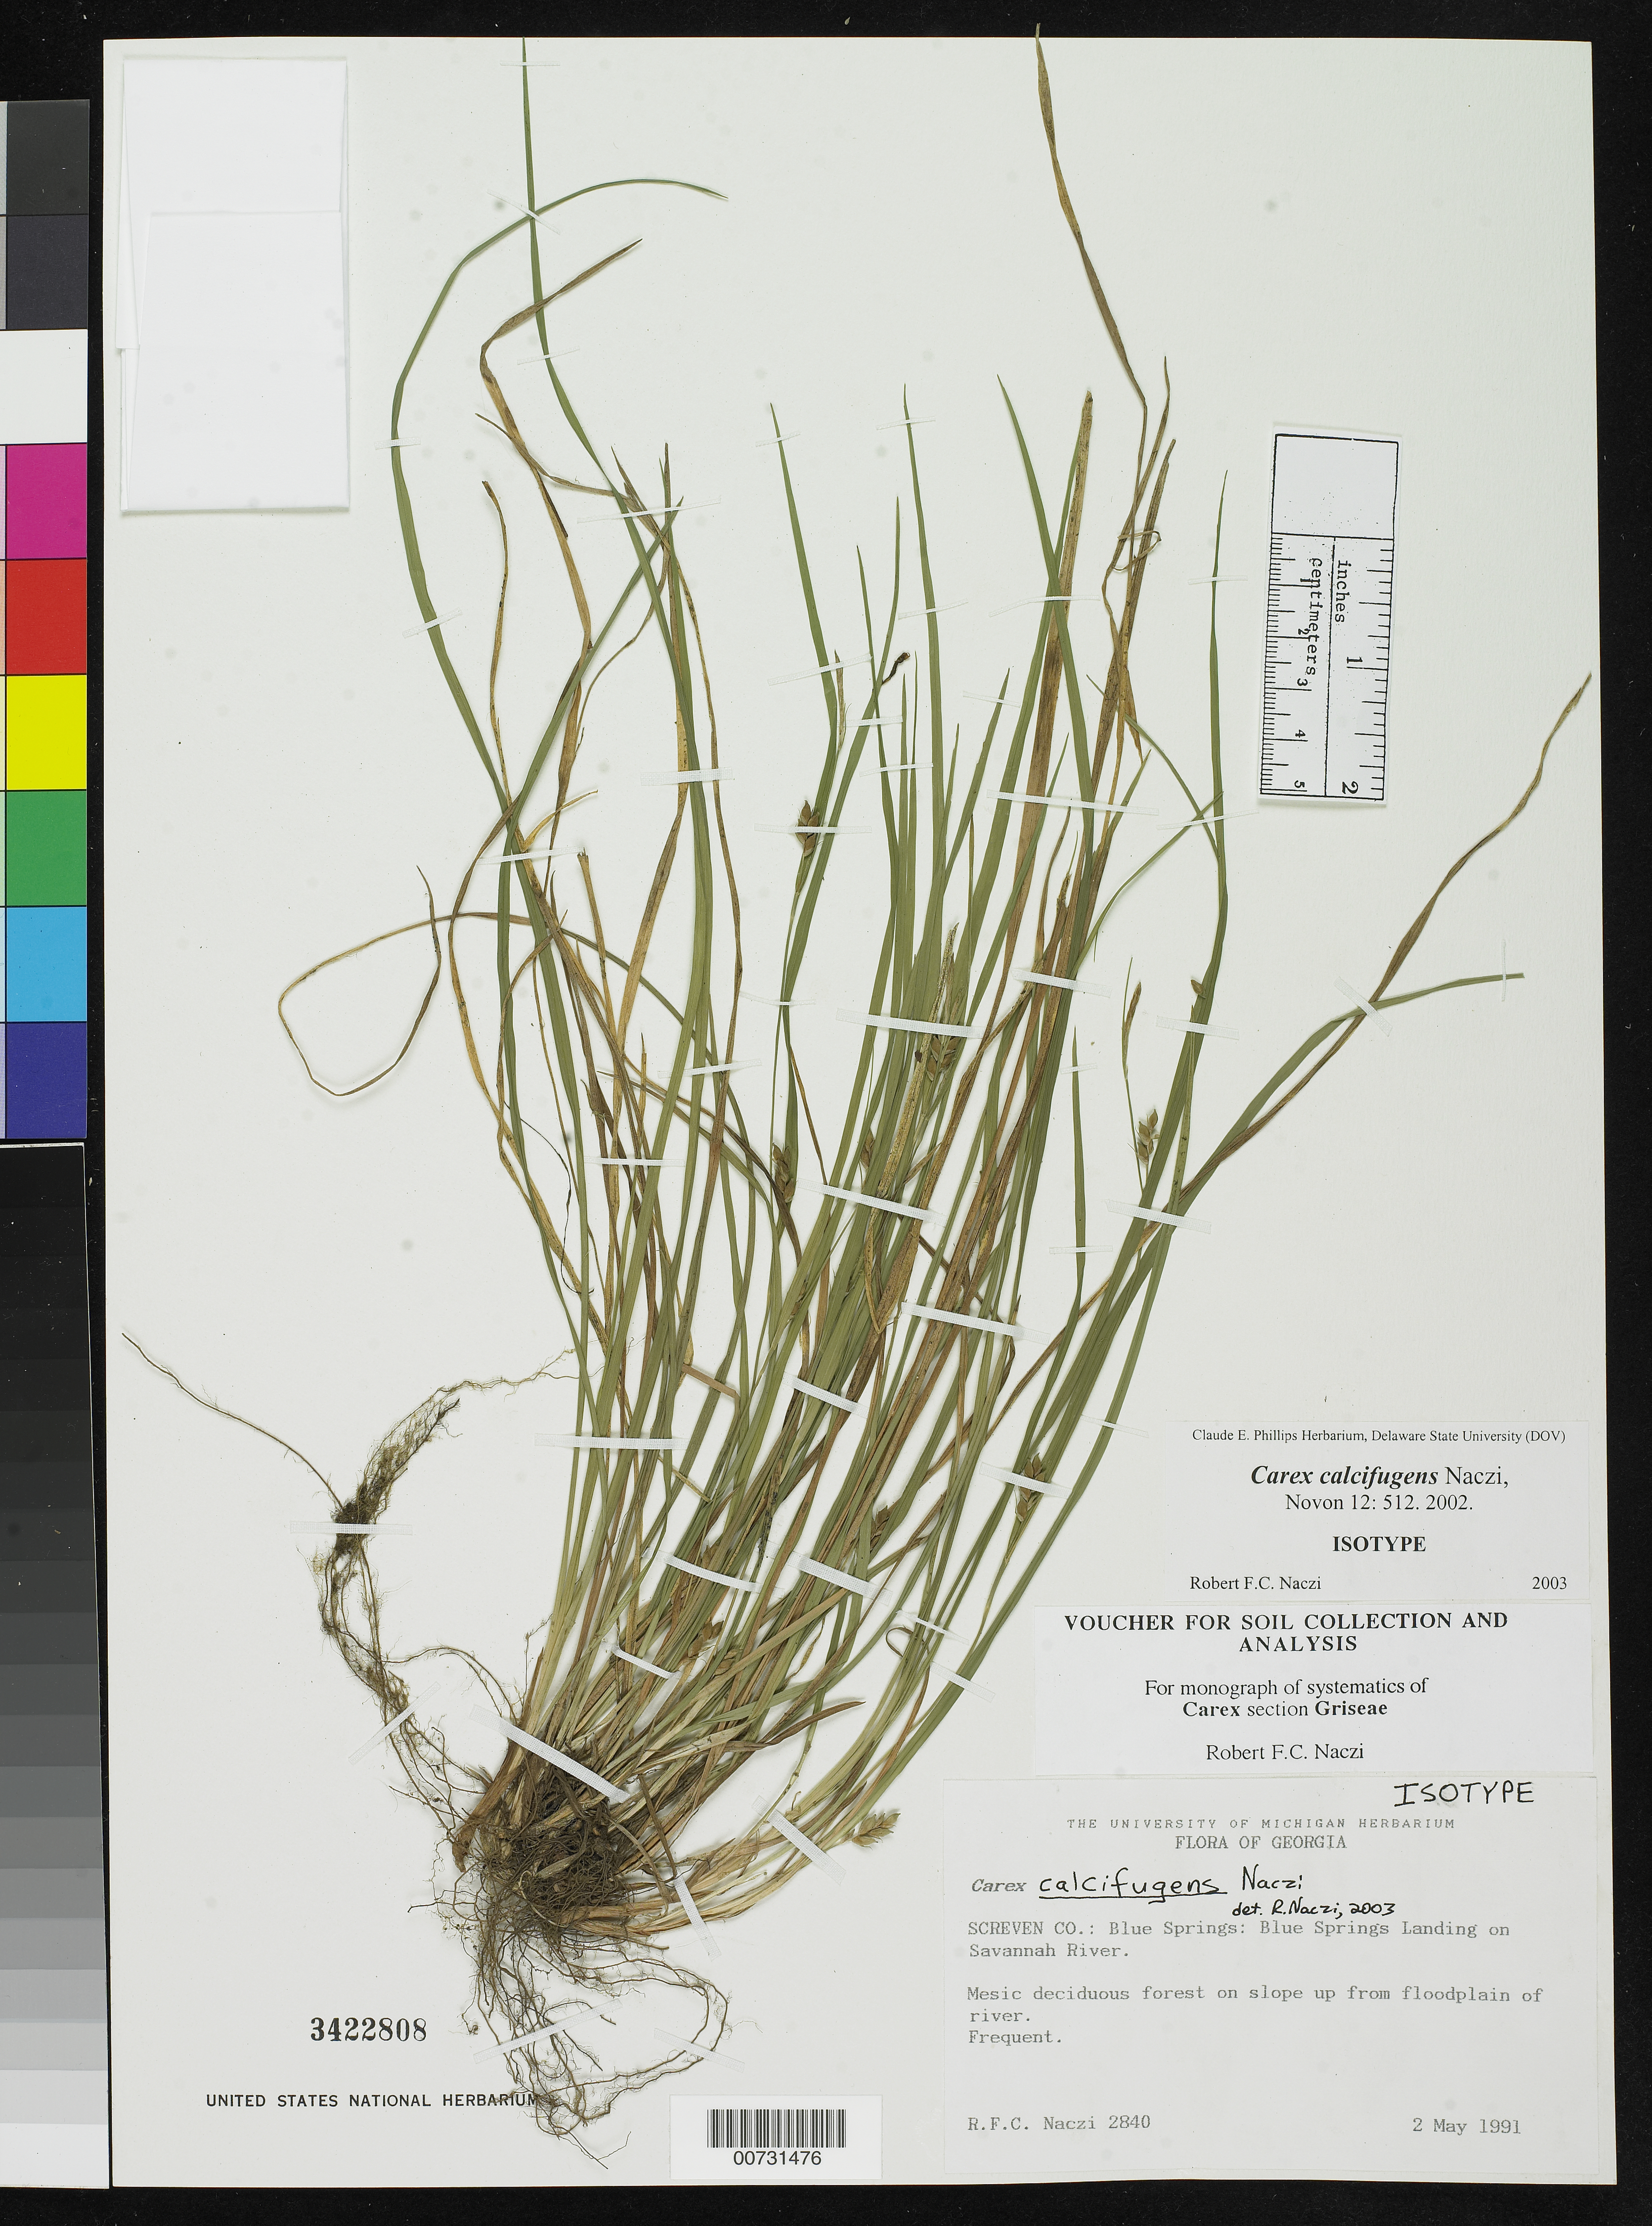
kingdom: Plantae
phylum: Tracheophyta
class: Liliopsida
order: Poales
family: Cyperaceae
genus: Carex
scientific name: Carex calcifugens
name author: Naczi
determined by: Naczi, R. F. C.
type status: Isotype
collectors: R. F. C. Naczi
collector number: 2840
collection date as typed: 02 May 1991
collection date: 1991-05-02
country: United States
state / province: Georgia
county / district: Screven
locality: Screven Co.: Blue Springs: Blue Springs Landing on Savannah River.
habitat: Mesic deciduous forest on slope up from floodplain of river.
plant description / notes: Holotype at DOV.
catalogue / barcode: US 3422808